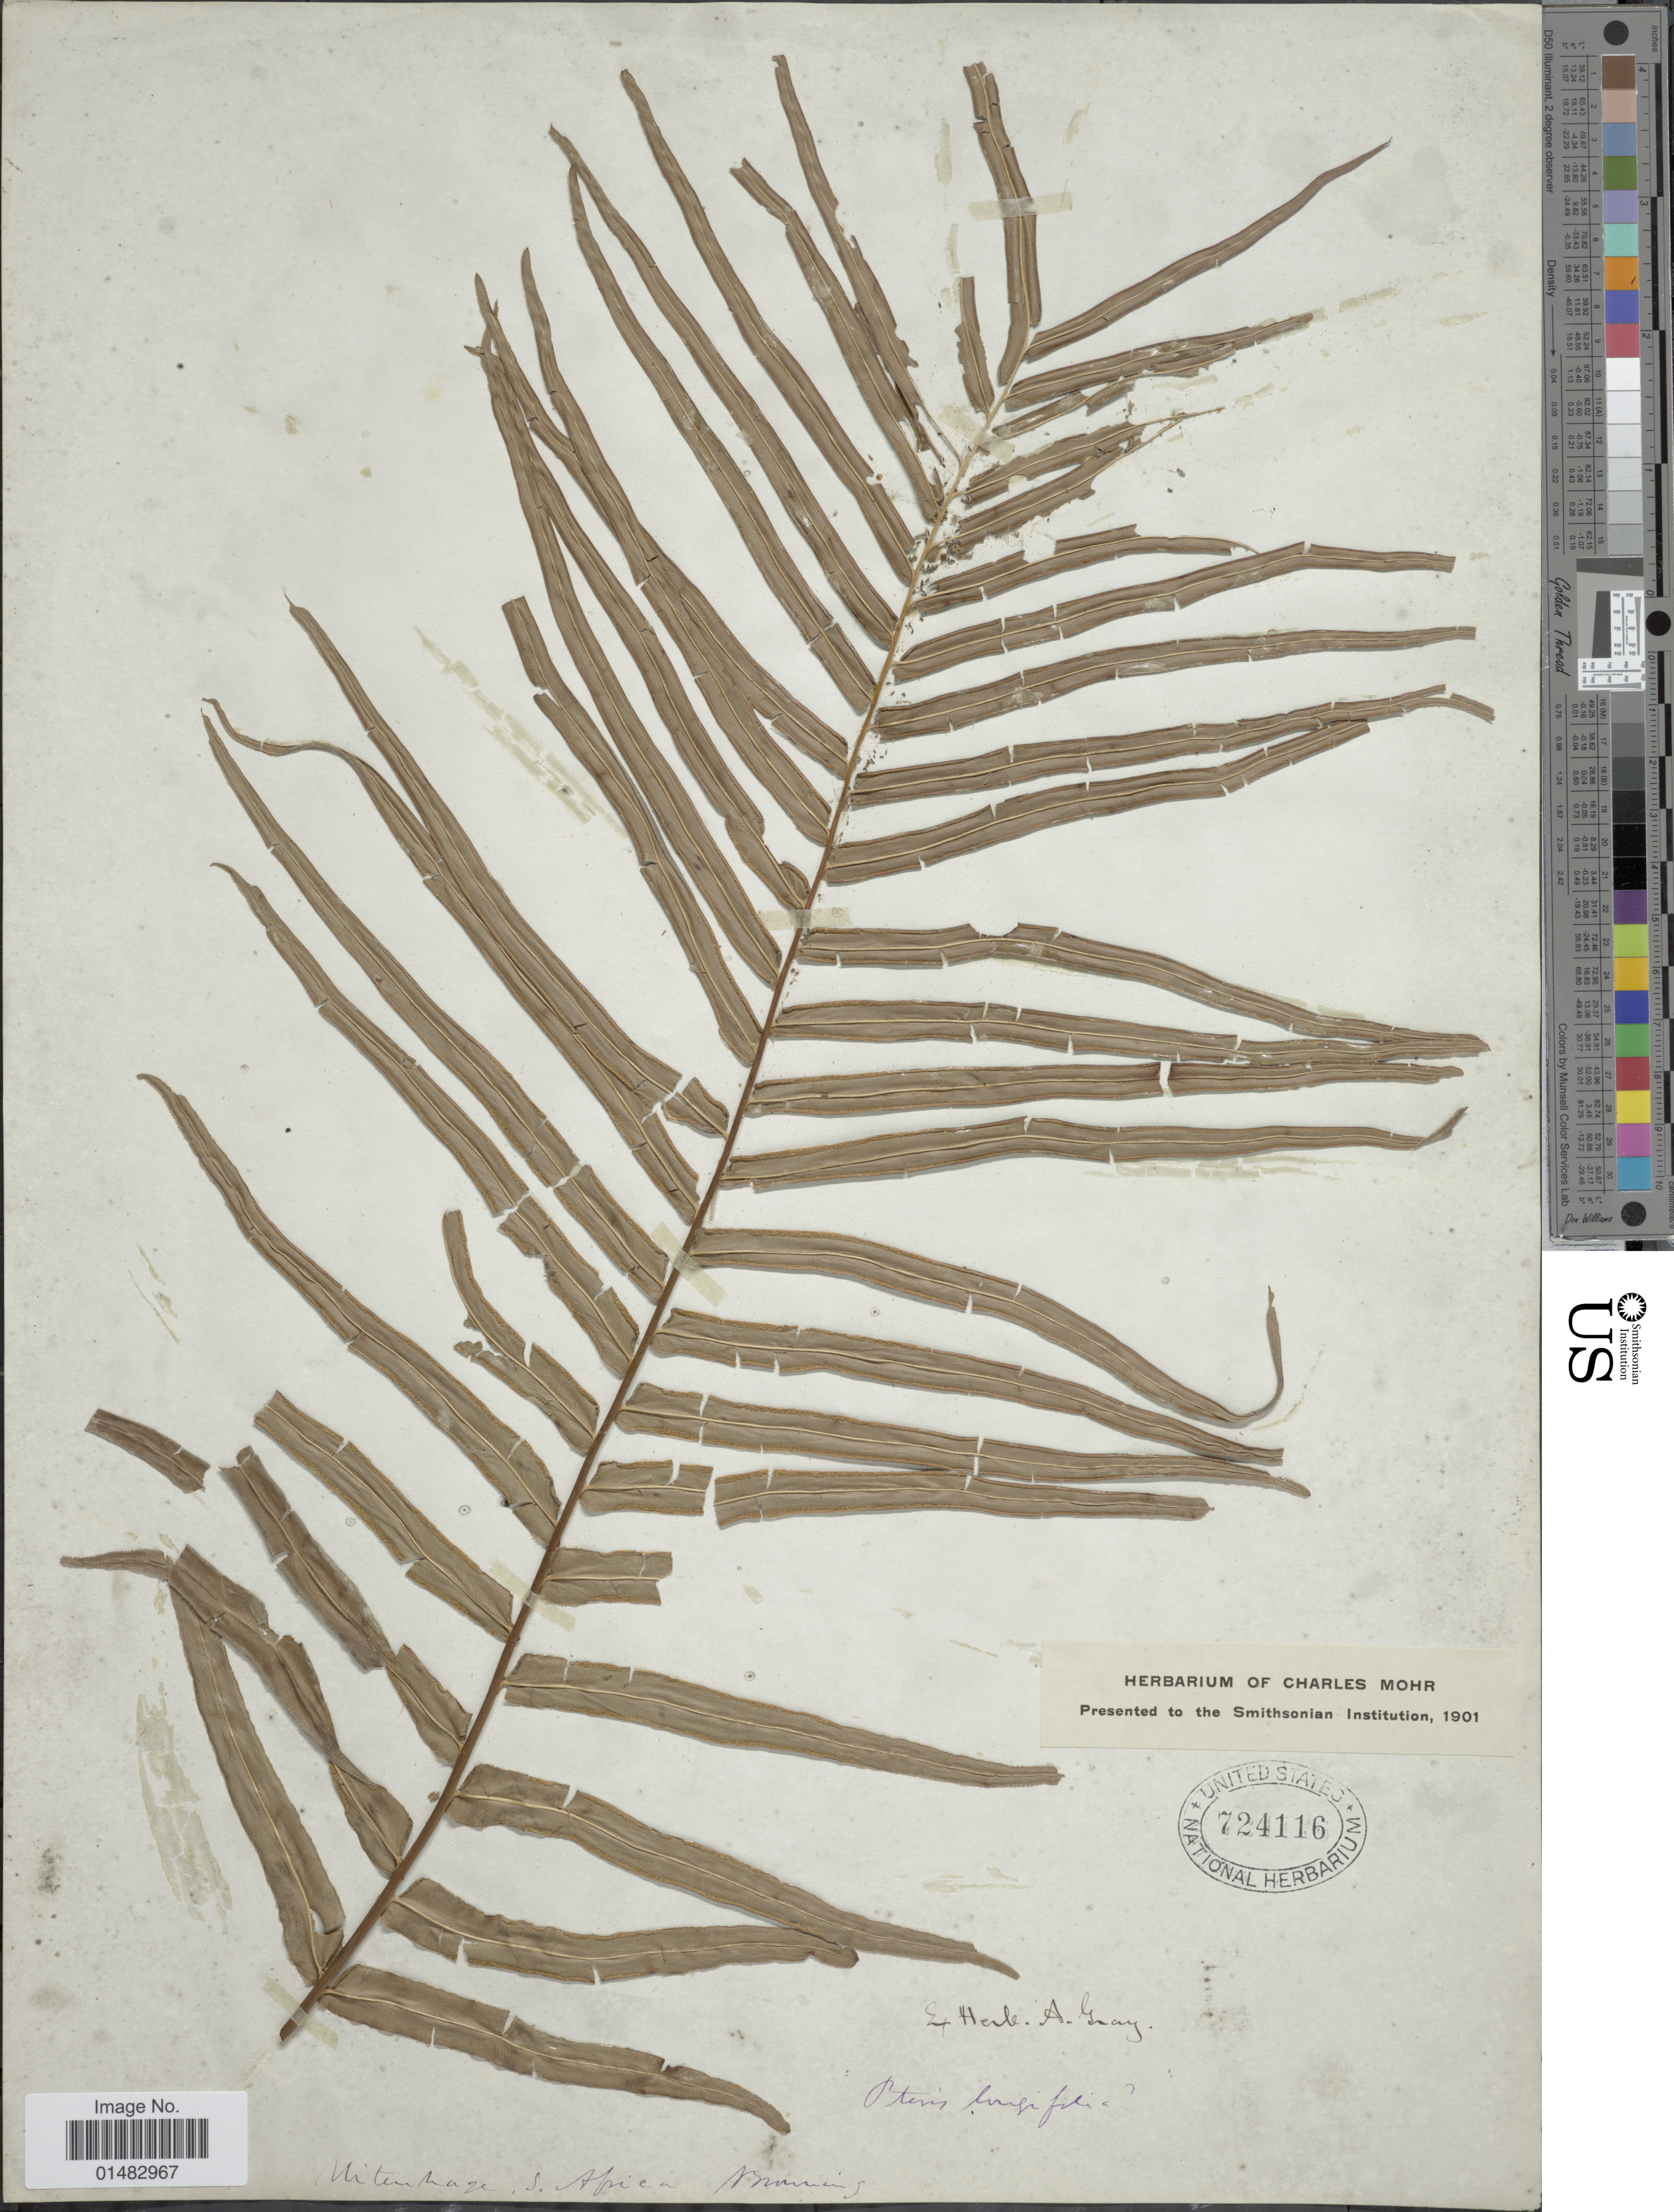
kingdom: Plantae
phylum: Tracheophyta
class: Polypodiopsida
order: Polypodiales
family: Pteridaceae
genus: Pteris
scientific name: Pteris vittata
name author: L.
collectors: ex herb. Gray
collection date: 1901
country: South Africa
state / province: Eastern Cape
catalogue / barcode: US 724116